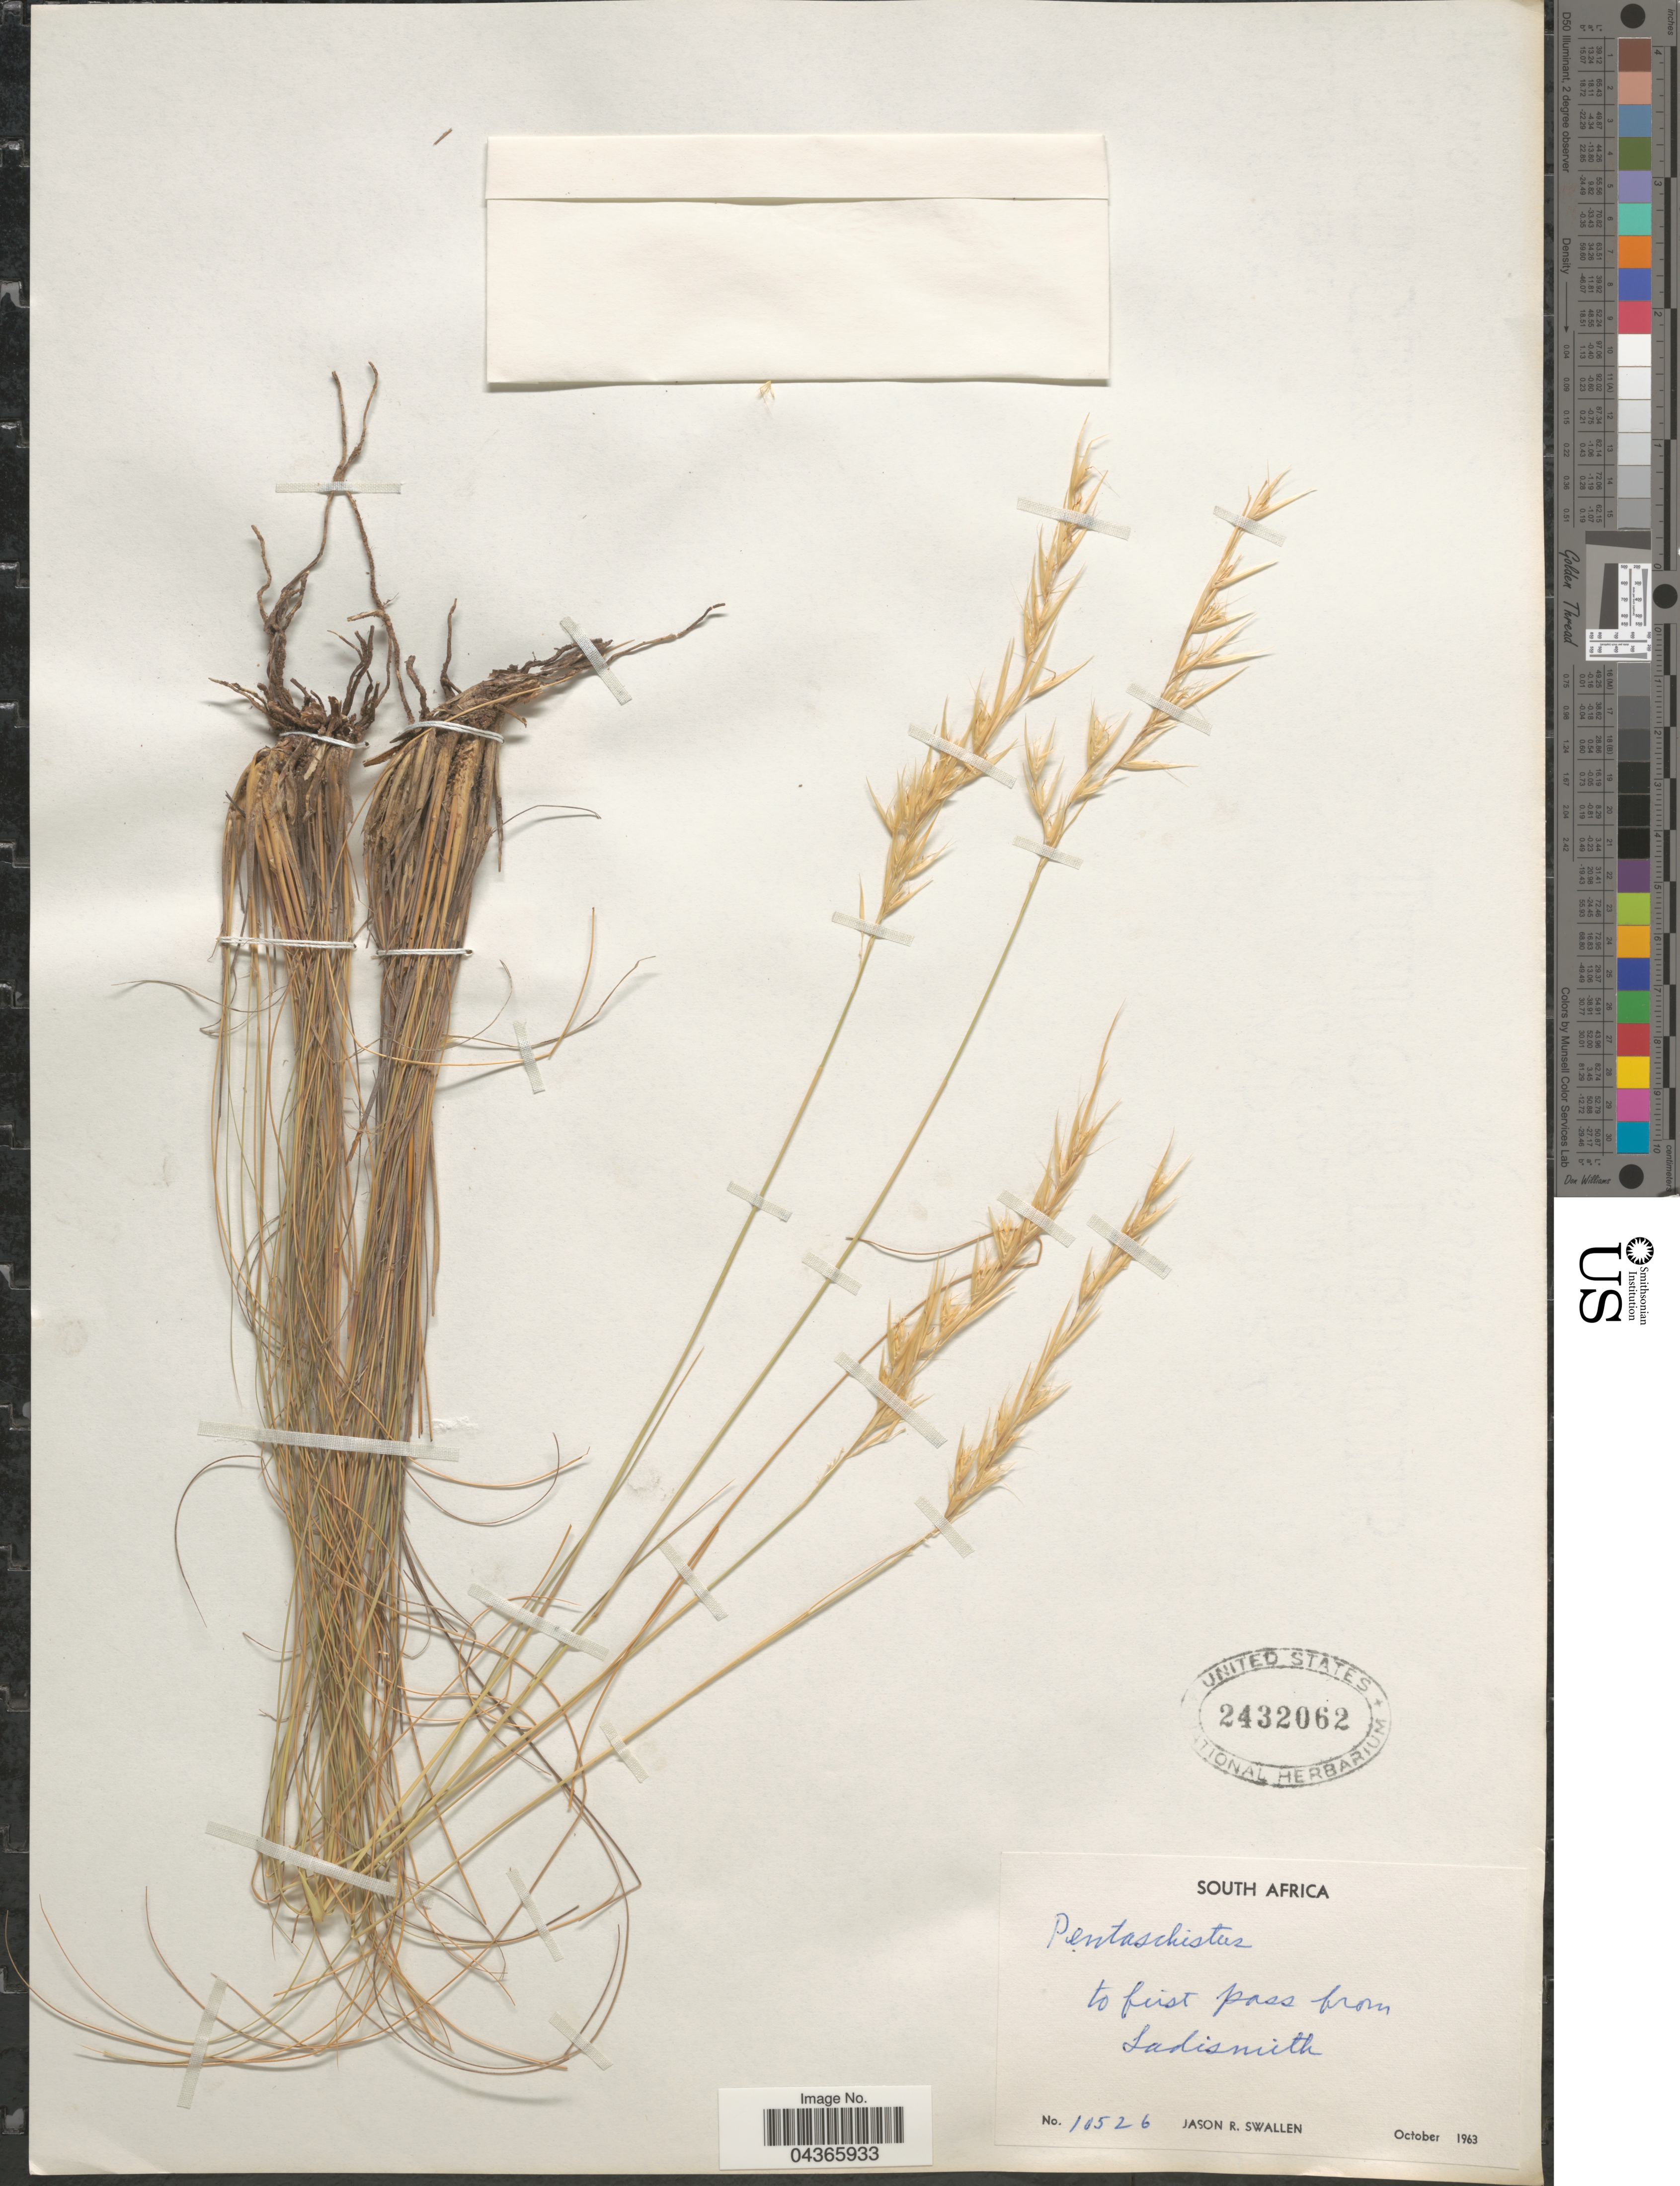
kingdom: Plantae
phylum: Tracheophyta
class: Liliopsida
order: Poales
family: Poaceae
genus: Tenaxia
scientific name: Tenaxia stricta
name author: (Schrad.) N.P. Barker & H.P. Linder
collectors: J. R. Swallen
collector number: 10526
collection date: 1963-10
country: South Africa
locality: To first pass from Ladismith.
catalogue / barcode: US 2432062